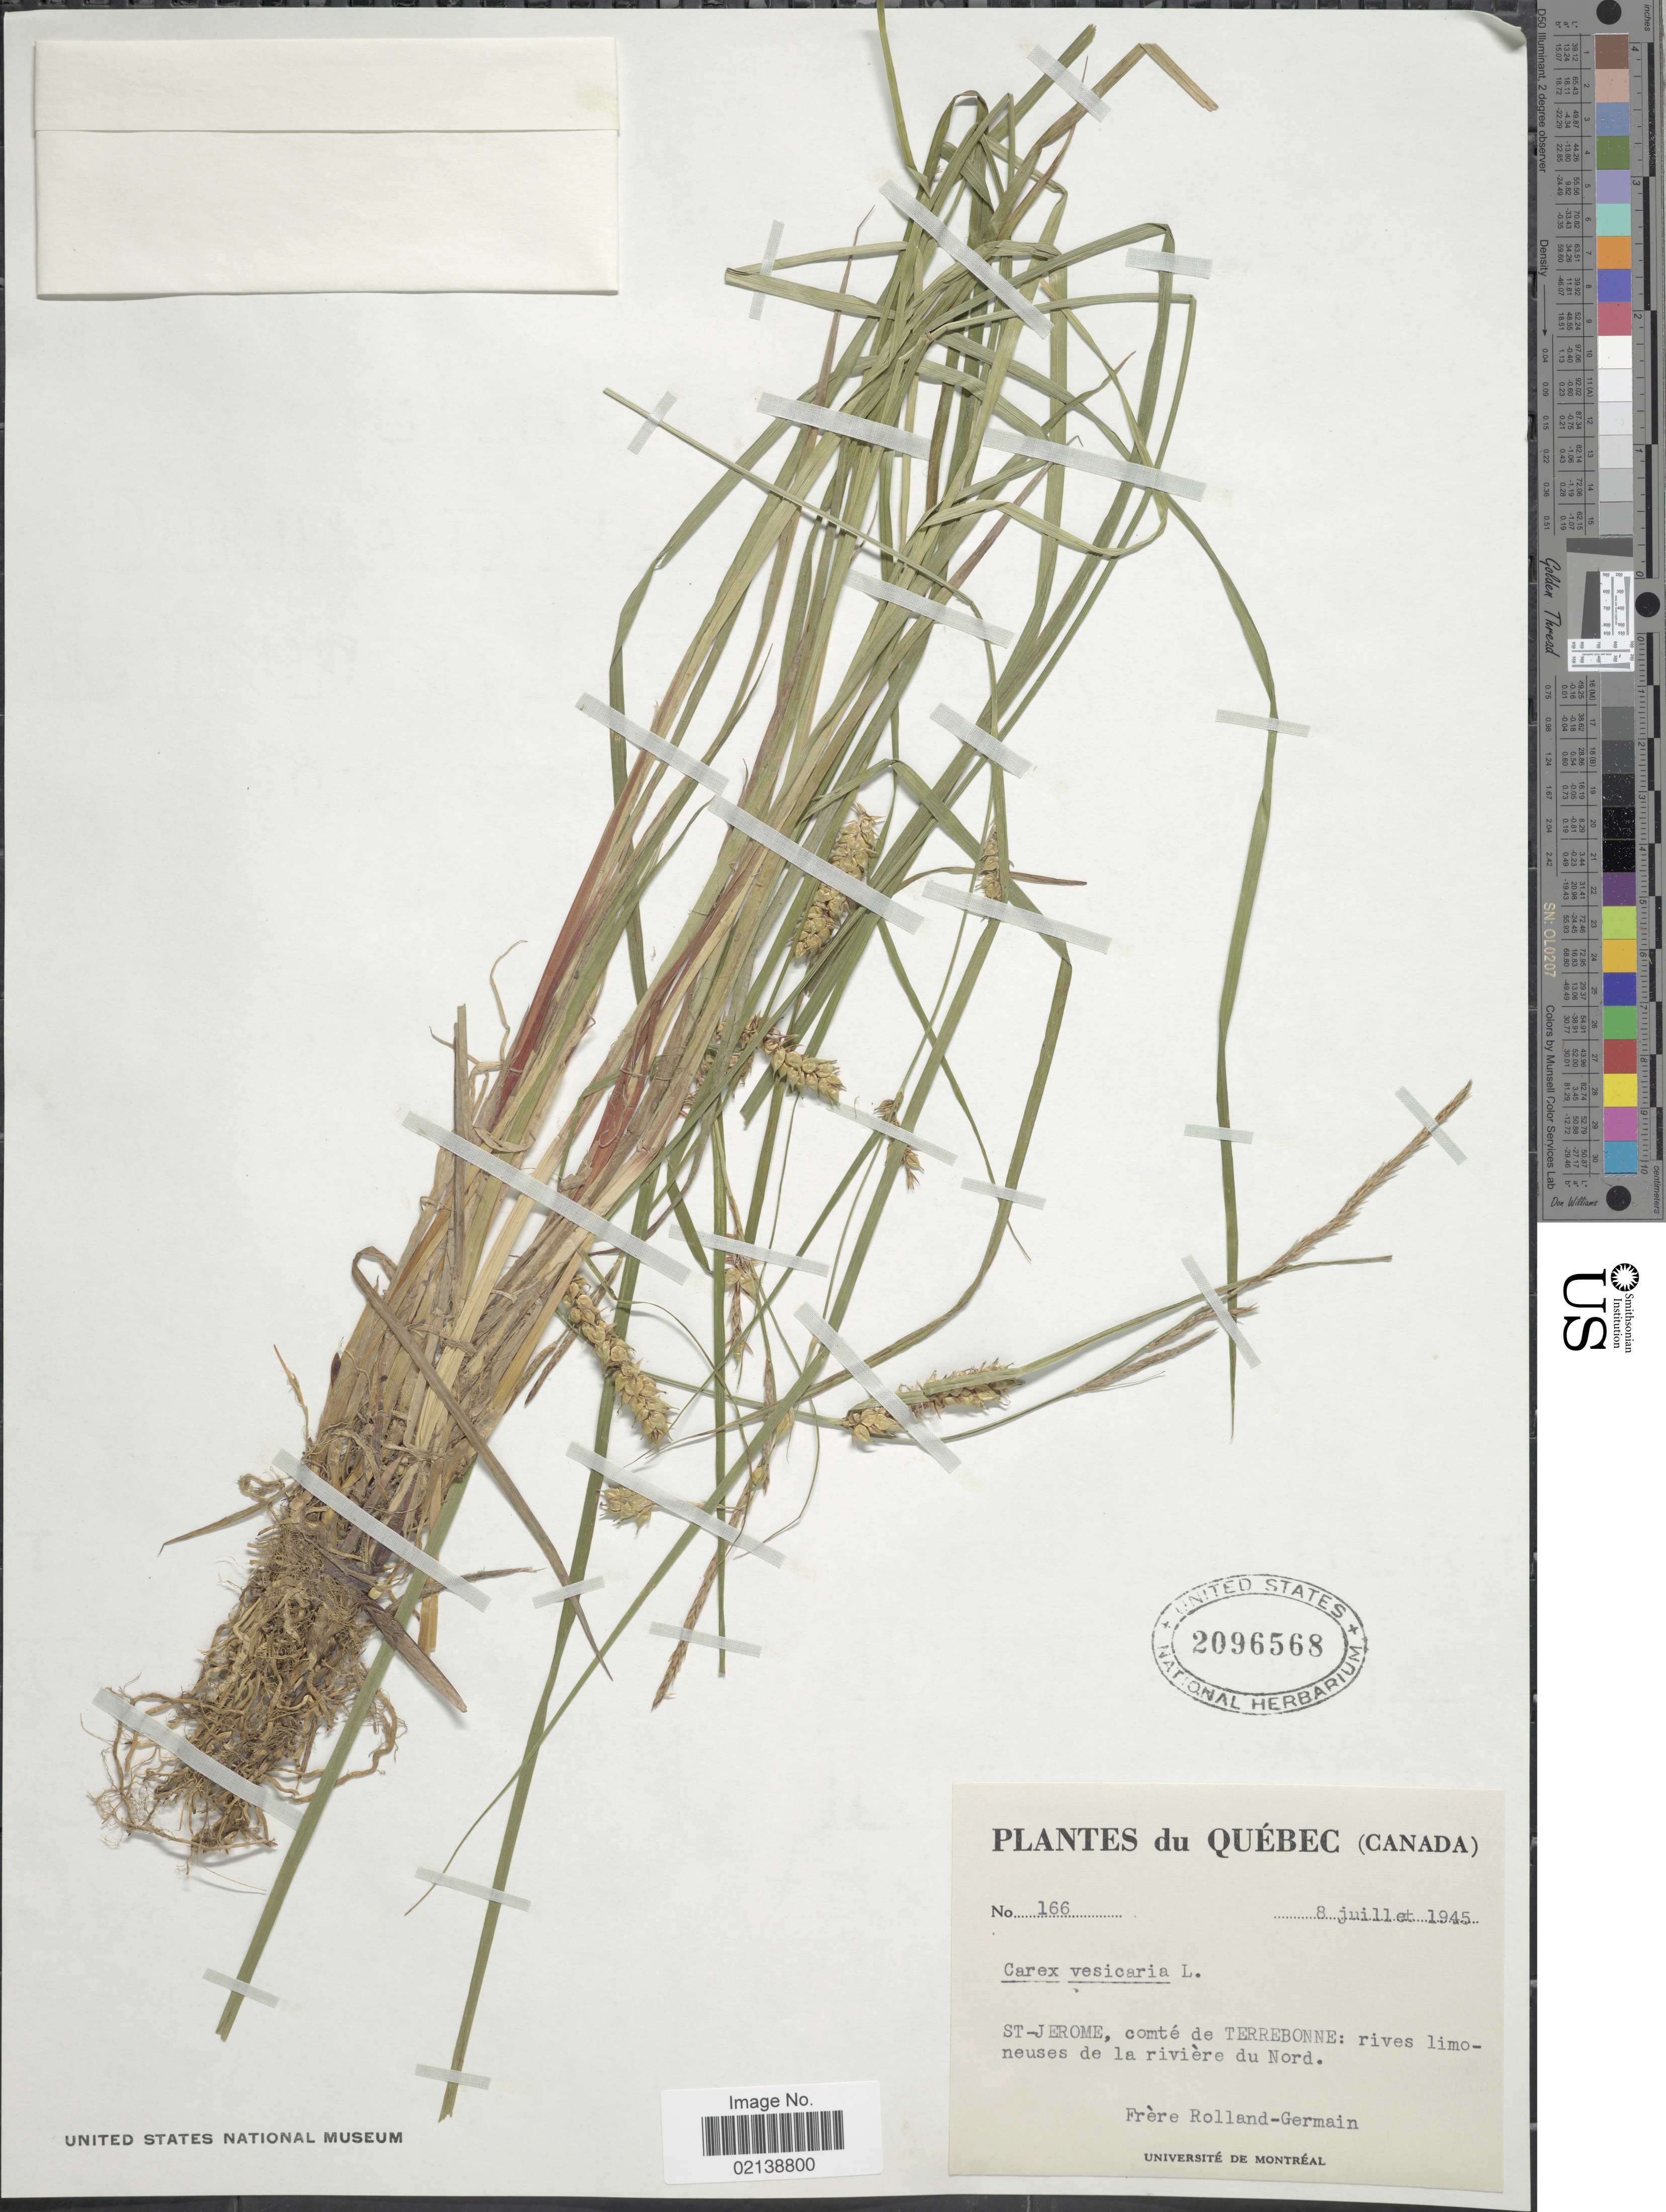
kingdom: Plantae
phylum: Tracheophyta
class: Liliopsida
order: Poales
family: Cyperaceae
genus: Carex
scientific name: Carex vesicaria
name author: L.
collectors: Rolland-Germain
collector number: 166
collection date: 1945-07-08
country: Canada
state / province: Quebec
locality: St-Jerome, comte de Terrebonne: rives limoneuses de la riviere du Nord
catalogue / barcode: US 2096568